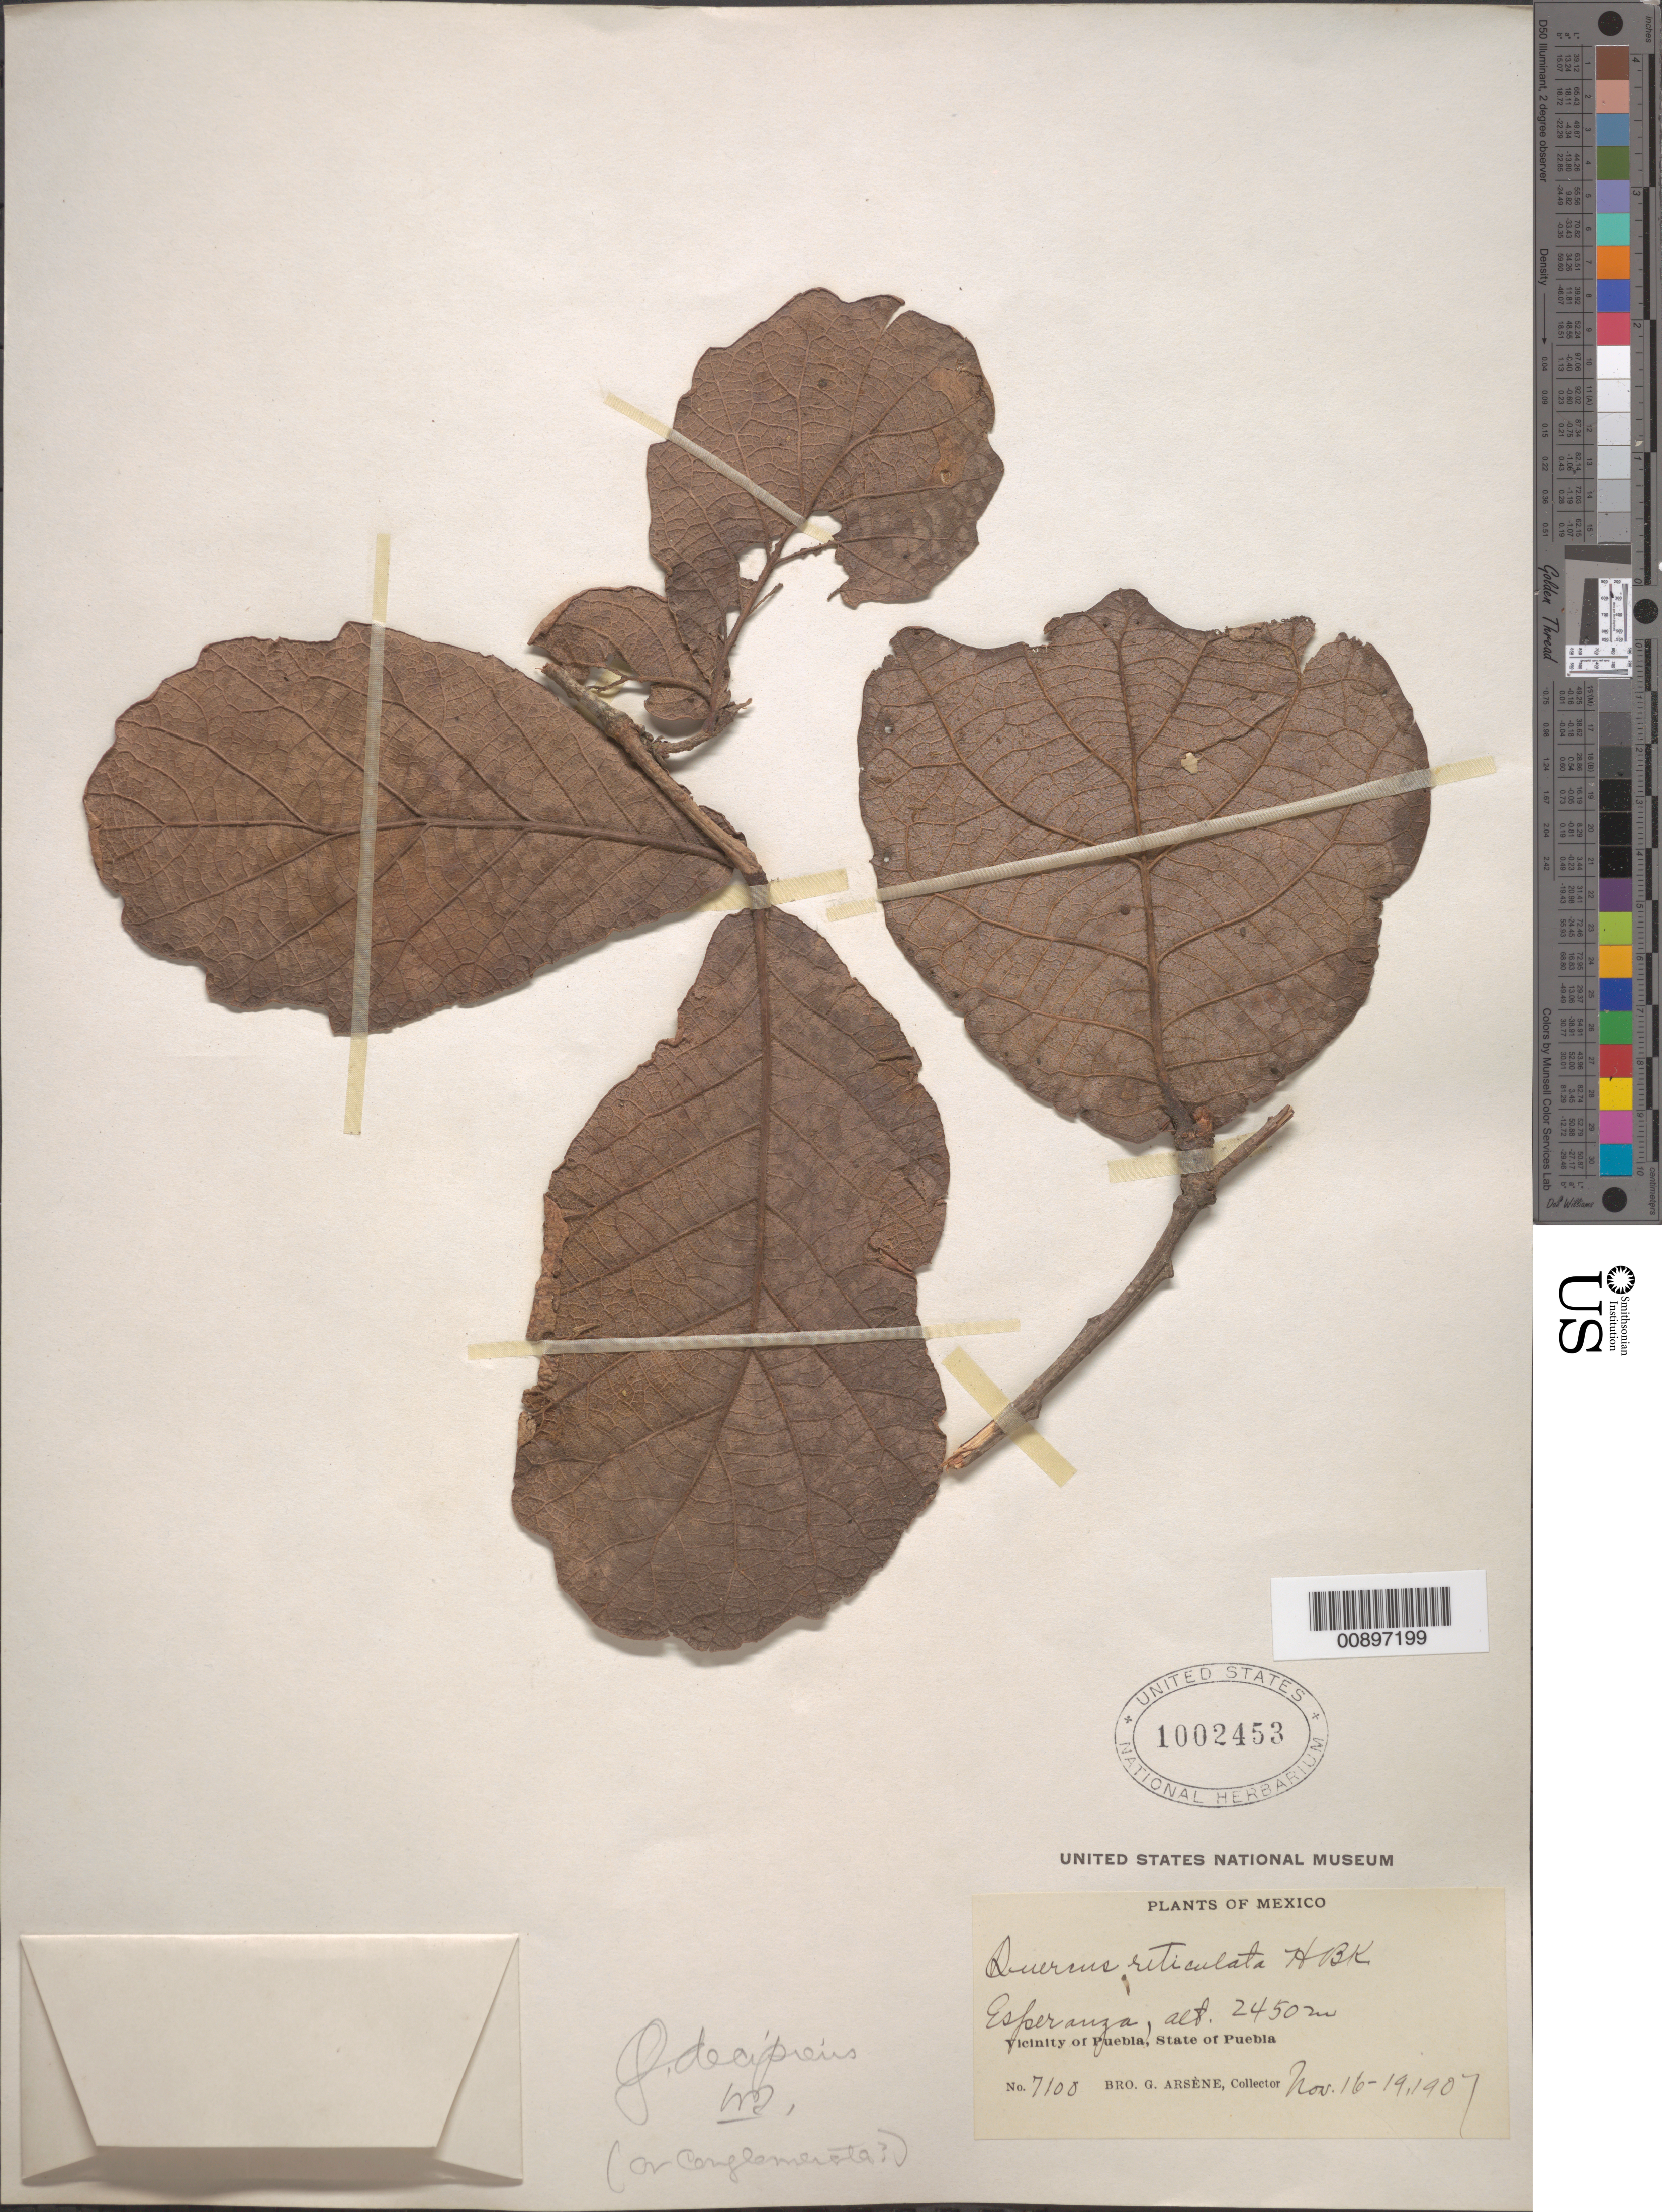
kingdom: Plantae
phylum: Tracheophyta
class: Magnoliopsida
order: Fagales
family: Fagaceae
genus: Quercus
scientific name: Quercus decipiens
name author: M. Martens & Galeotti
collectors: Bro. G. Arsène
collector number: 7100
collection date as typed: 16 Nov 1907 to 19 Nov 1907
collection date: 1907-11-16/1907-11-19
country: Mexico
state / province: Puebla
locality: Esperanza, Puebla.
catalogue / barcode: US 1002453